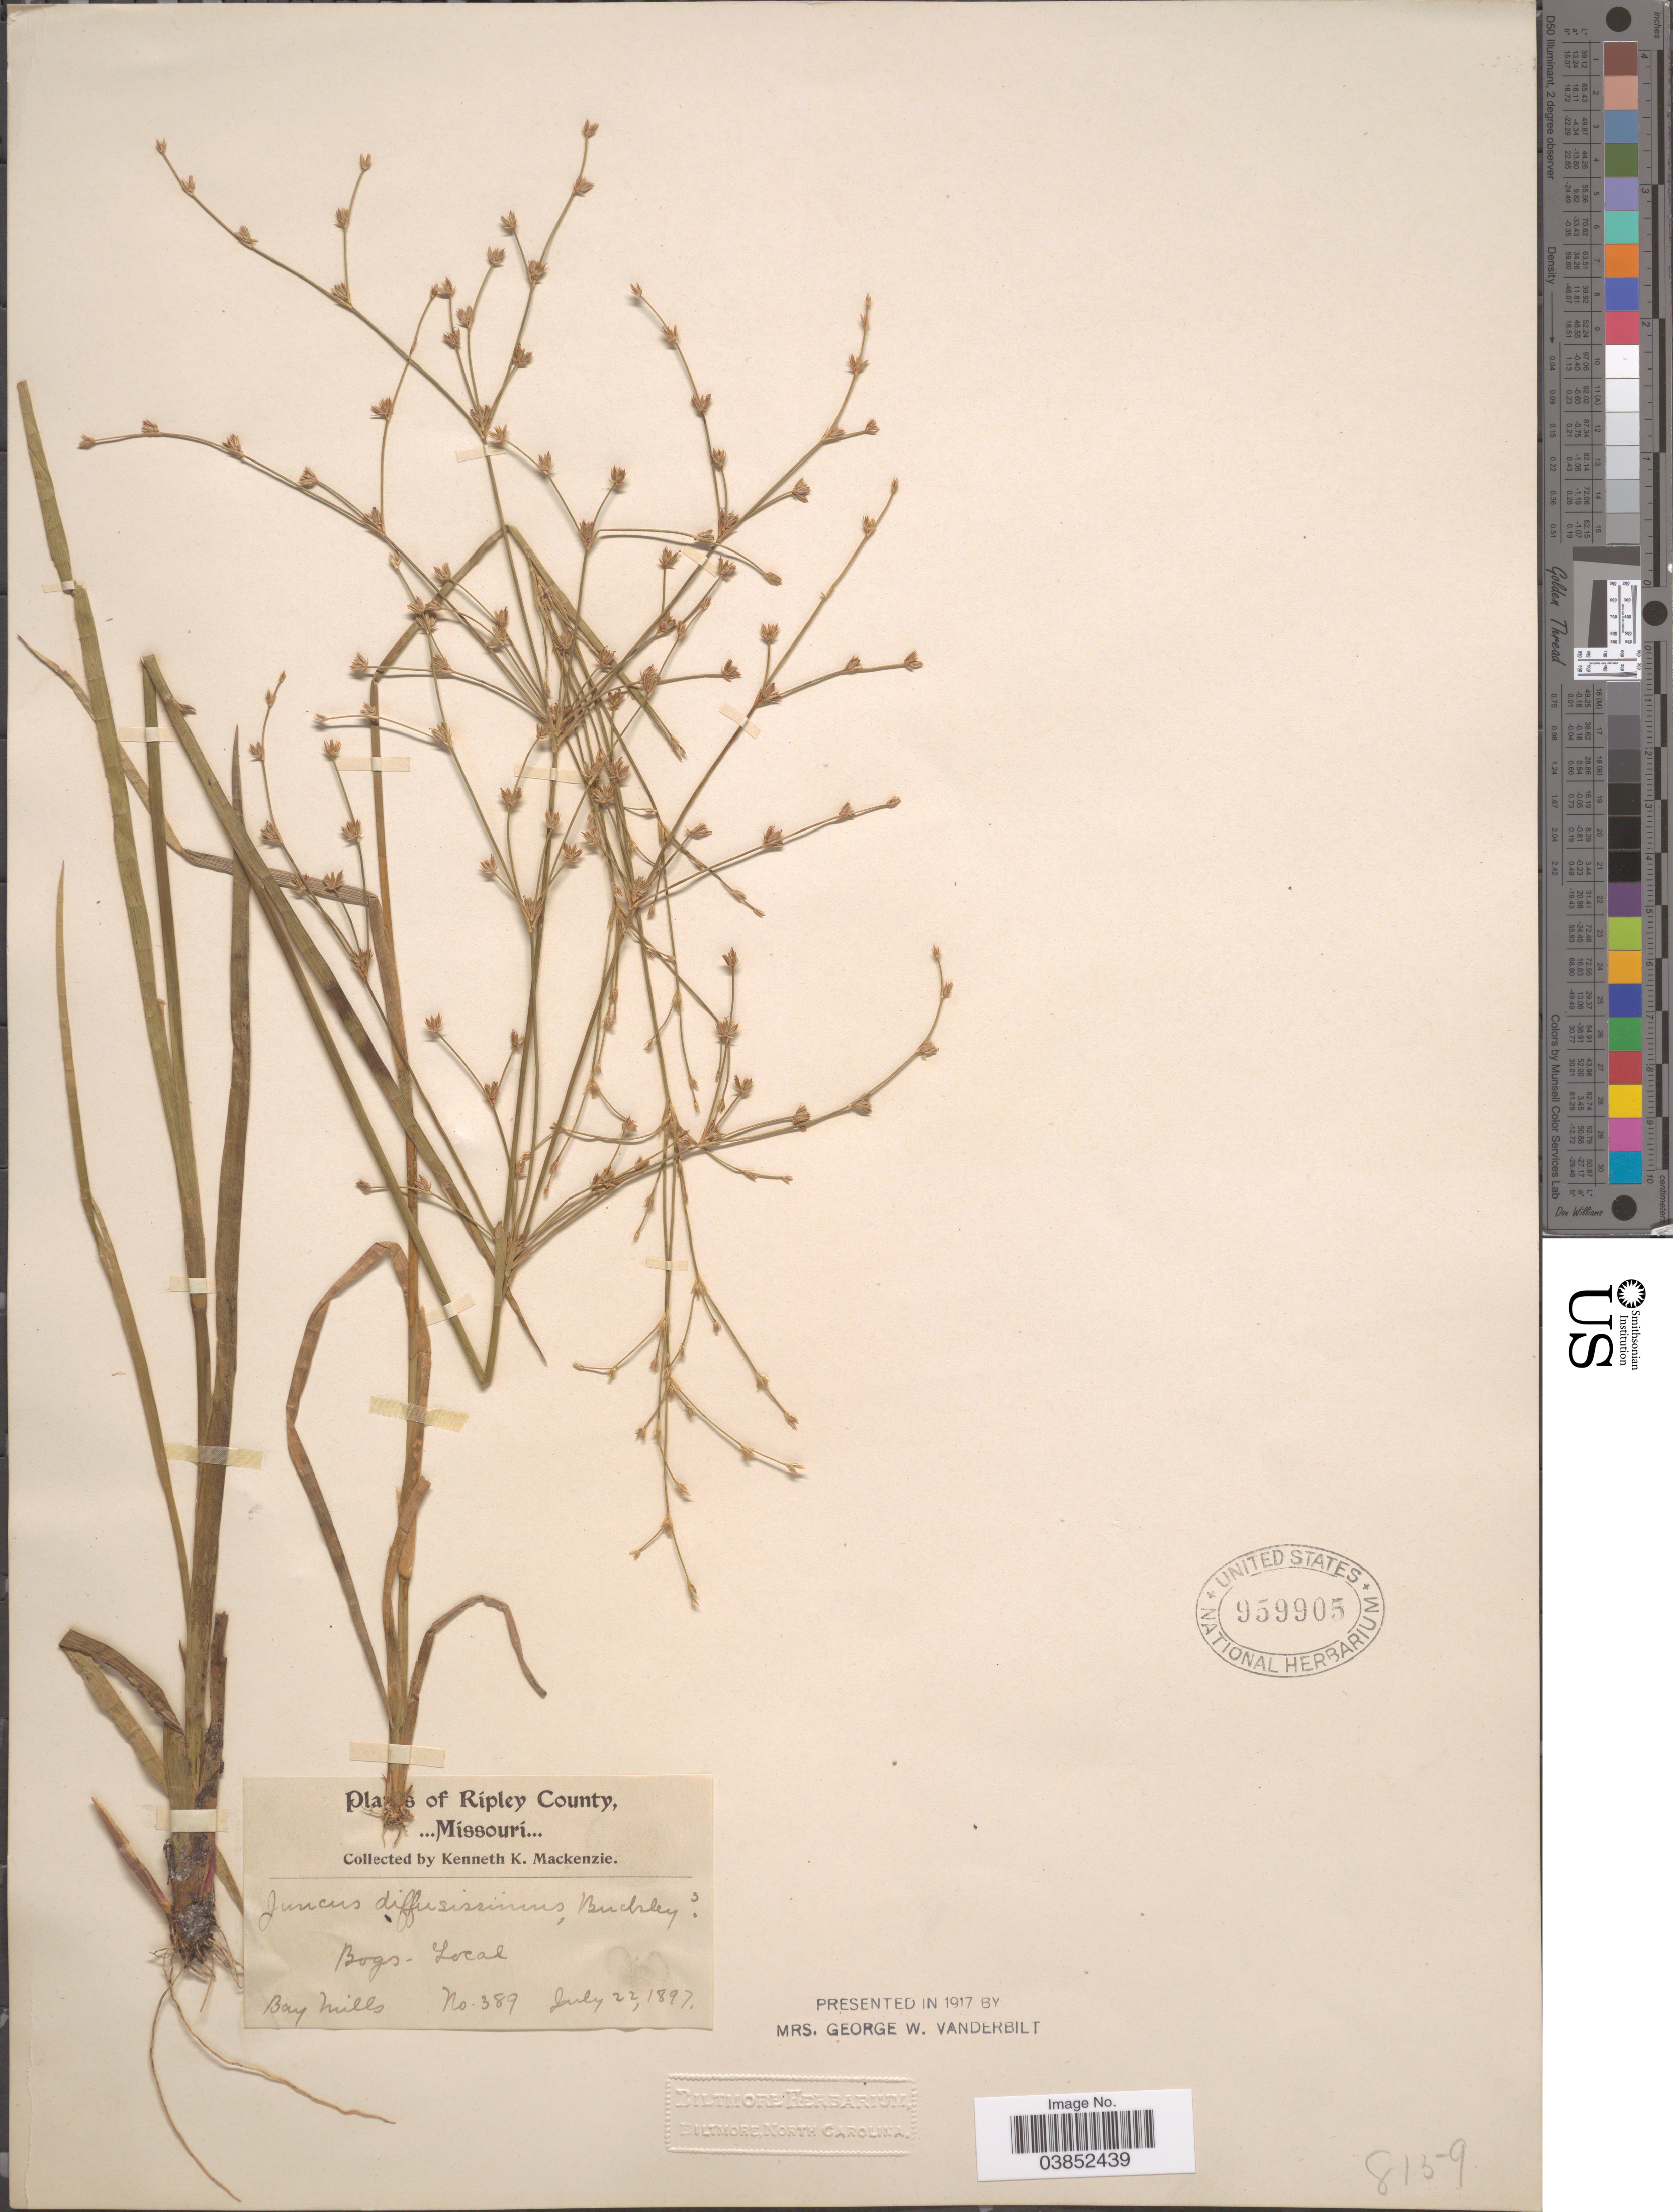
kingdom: Plantae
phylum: Tracheophyta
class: Liliopsida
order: Poales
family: Juncaceae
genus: Juncus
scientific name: Juncus diffusissimus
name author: Buckley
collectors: K. K. Mackenzie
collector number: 389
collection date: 1897-07-22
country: United States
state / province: Missouri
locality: Ripley County.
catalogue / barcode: US 959905